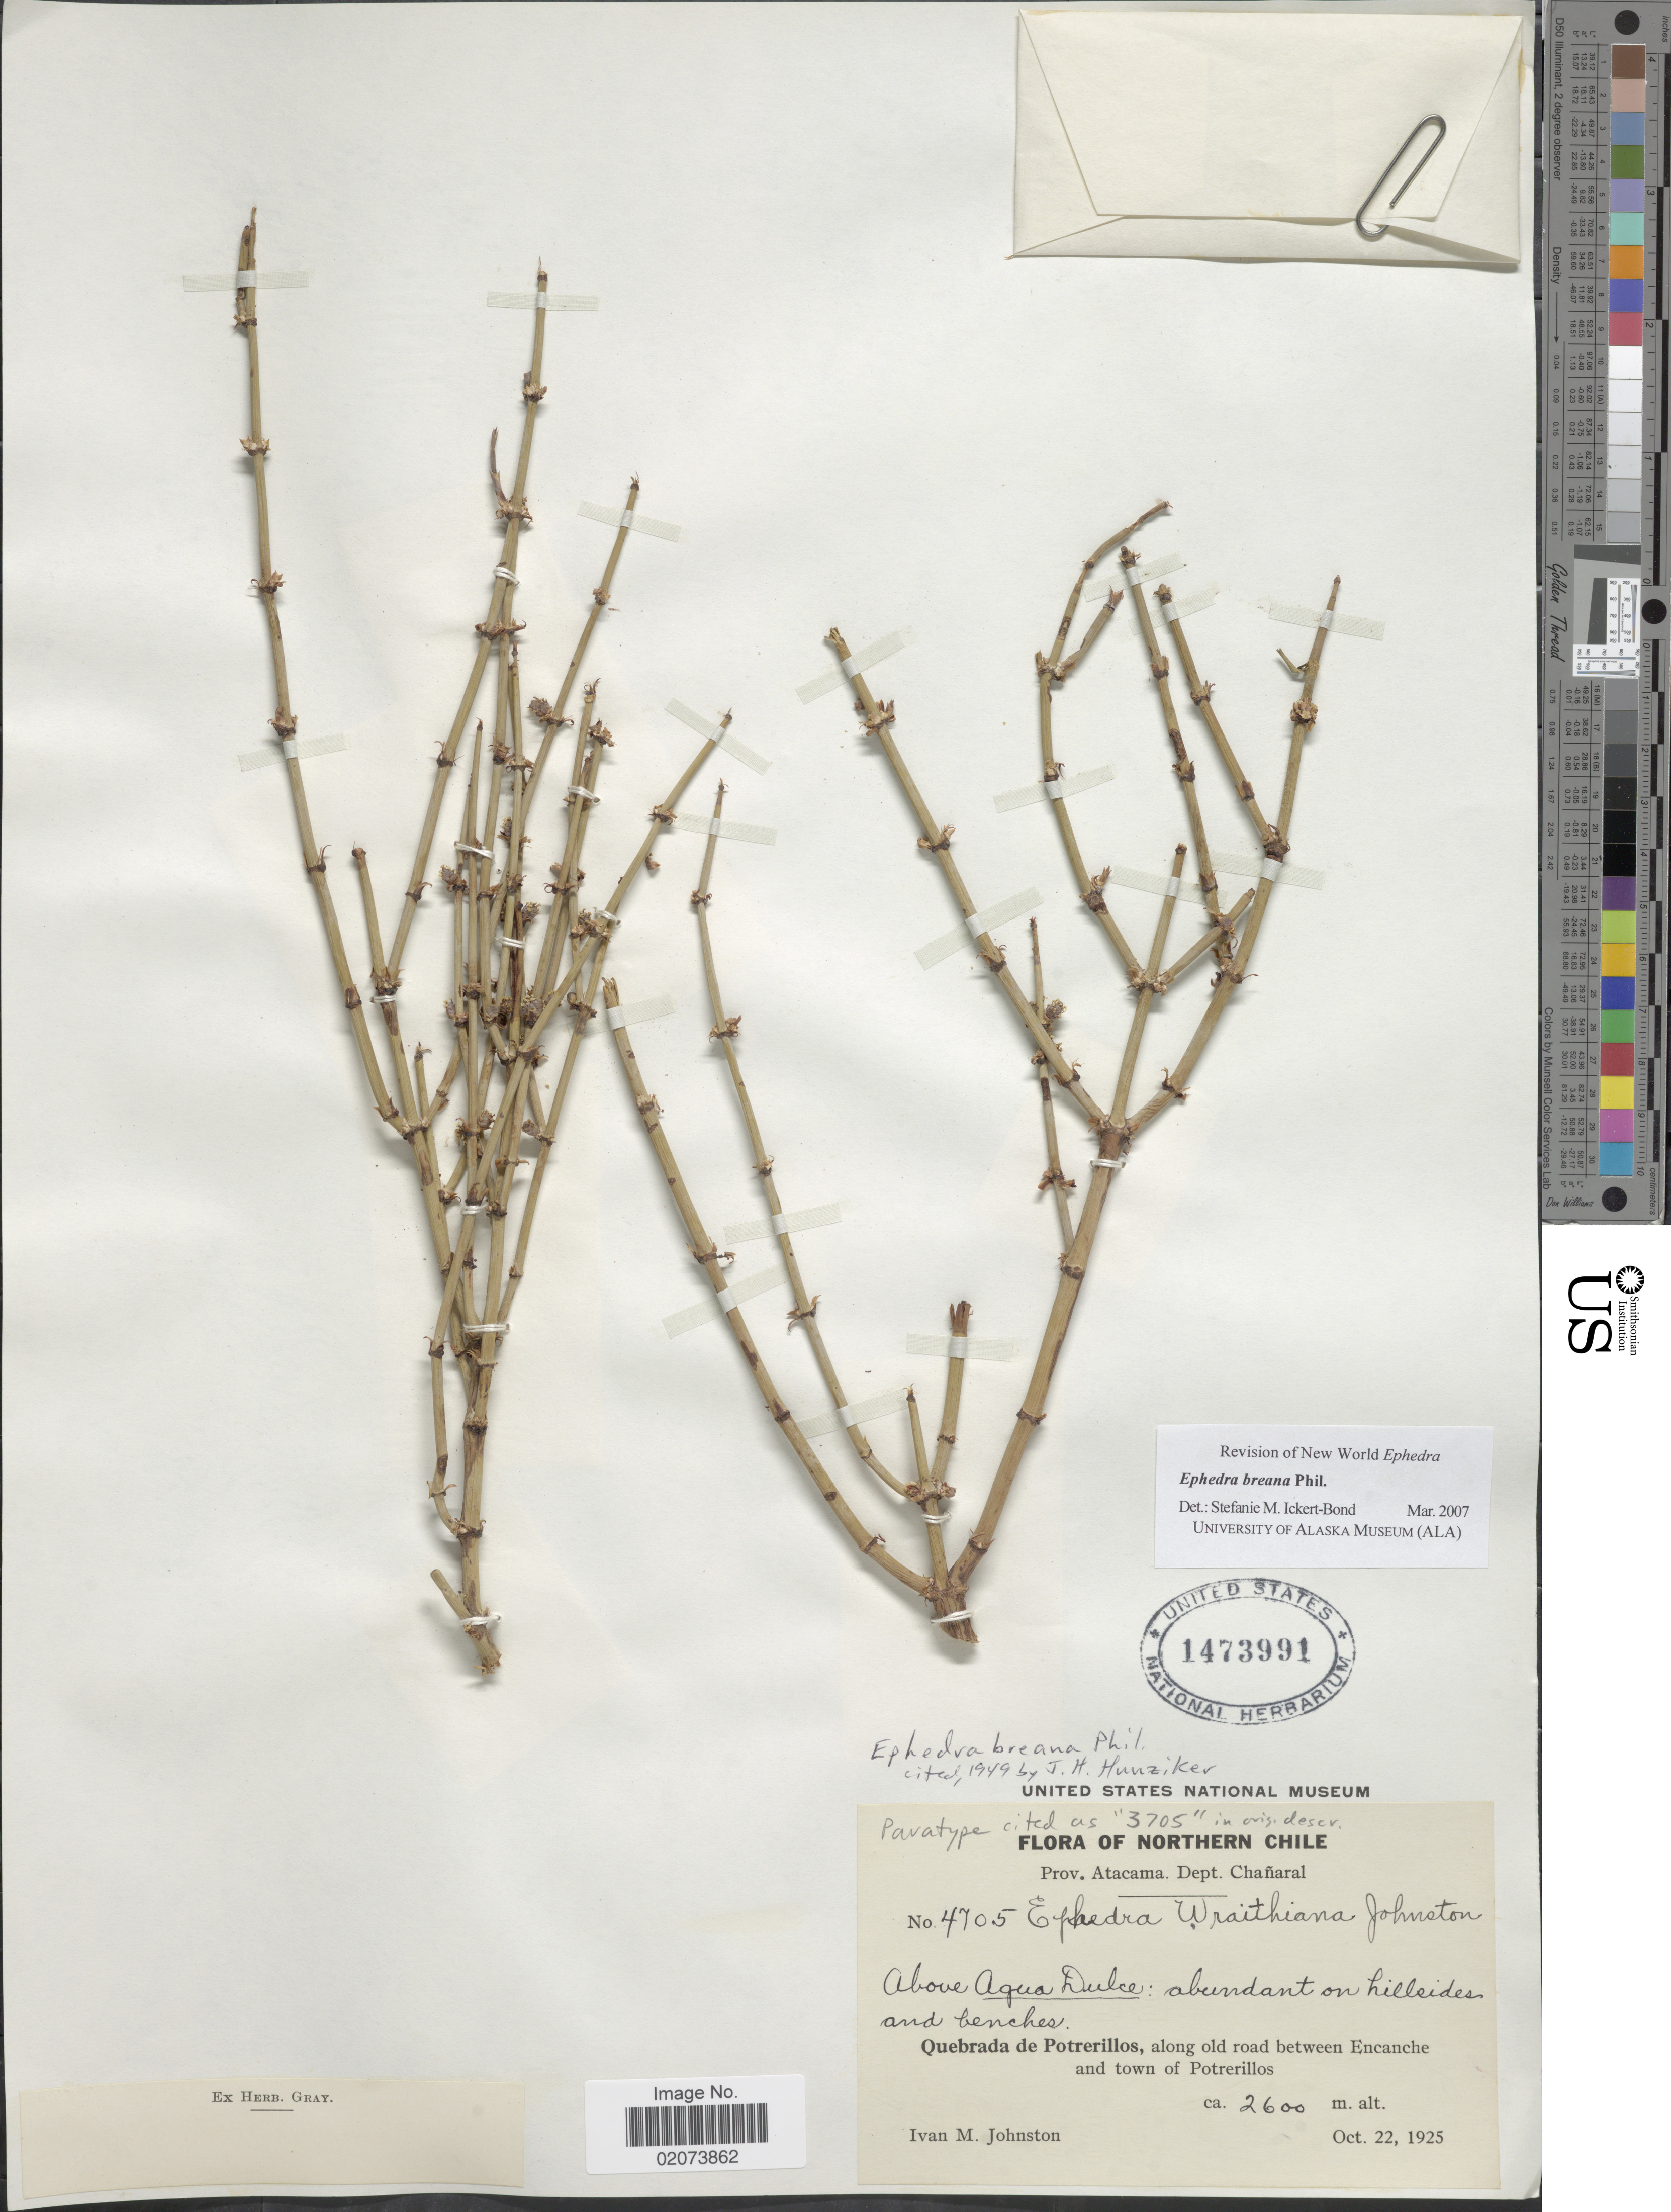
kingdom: Plantae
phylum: Tracheophyta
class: Gnetopsida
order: Ephedrales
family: Ephedraceae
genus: Ephedra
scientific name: Ephedra breana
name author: Phil.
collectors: I.M. Johnston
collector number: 4705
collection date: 1925-10-22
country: Chile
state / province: Atacama (III)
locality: Prov. Atacama, Dept. Chanaral, Above Agua Dulce: Quebrada de Potrerillos, along old road between Encanche and town Potrerillos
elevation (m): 2600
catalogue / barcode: US 1473991